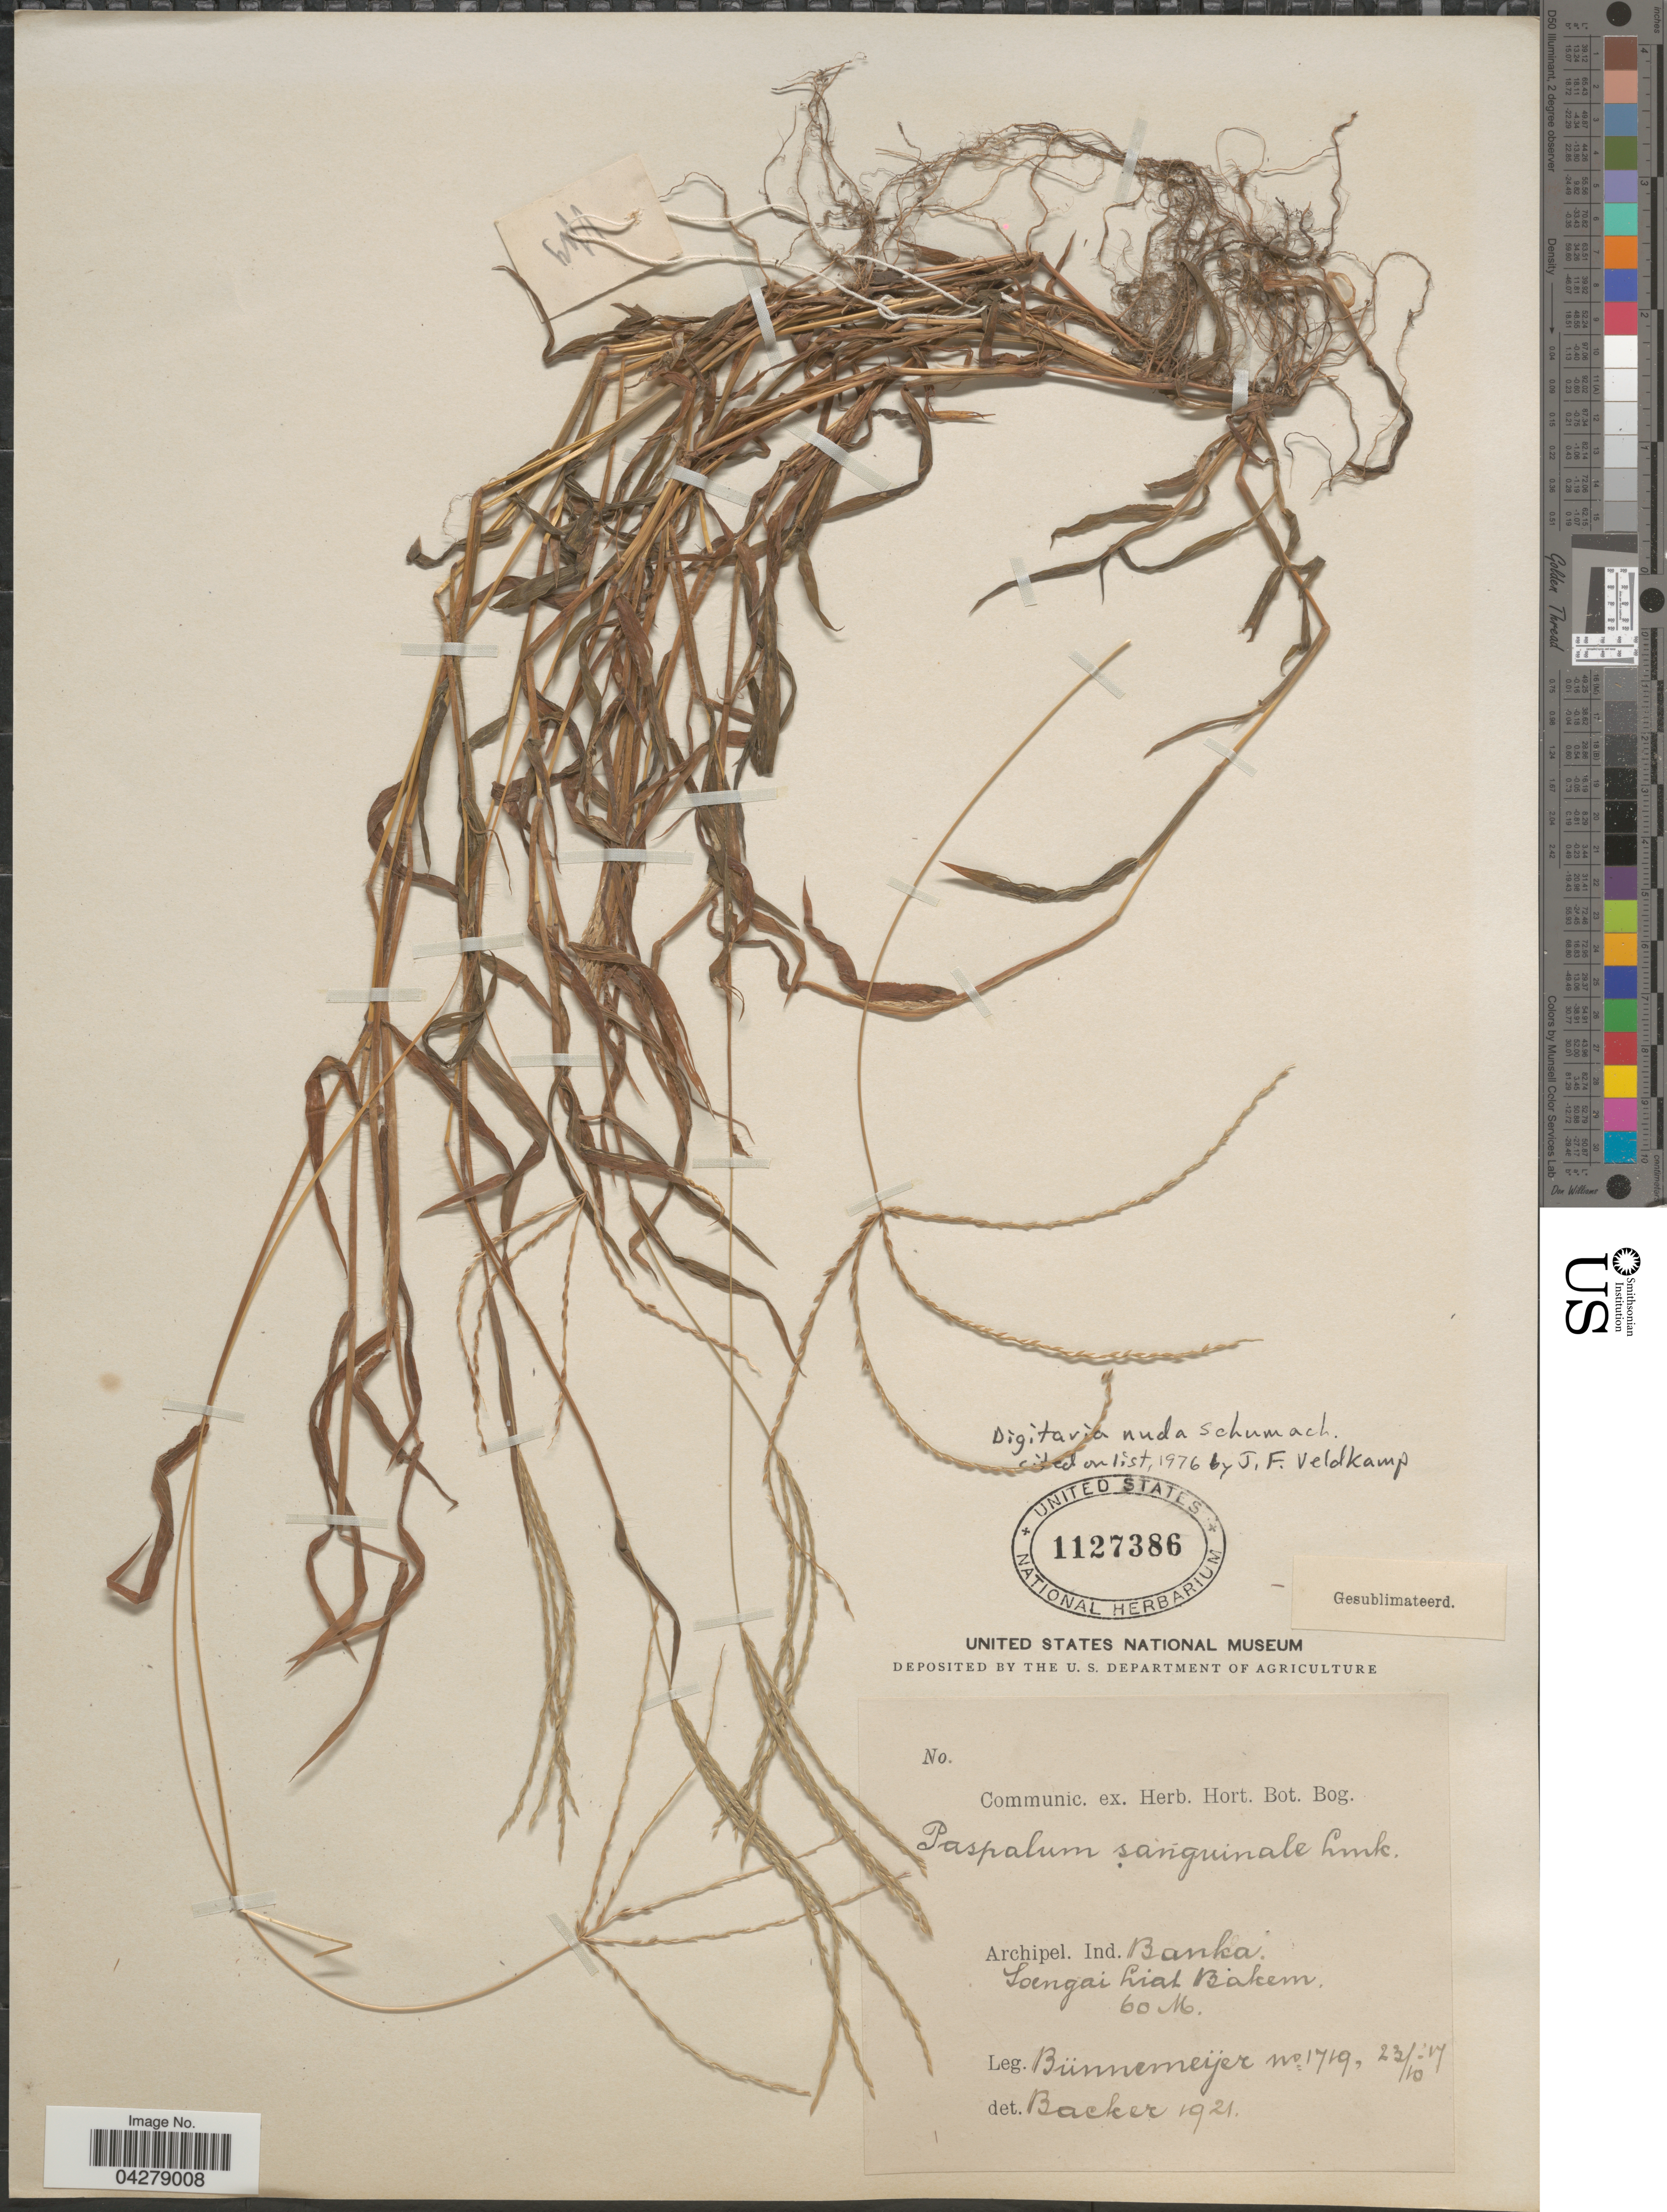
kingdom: Plantae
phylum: Tracheophyta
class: Liliopsida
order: Poales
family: Poaceae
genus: Digitaria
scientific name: Digitaria nuda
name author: Schumach.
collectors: -. Bunnemeijer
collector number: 1719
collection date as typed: Transcribed d/m/y: 23/10/17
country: Indonesia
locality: Archipel. Ind. Banka. Soengai Liat Bakem.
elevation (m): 60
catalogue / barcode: US 1127386